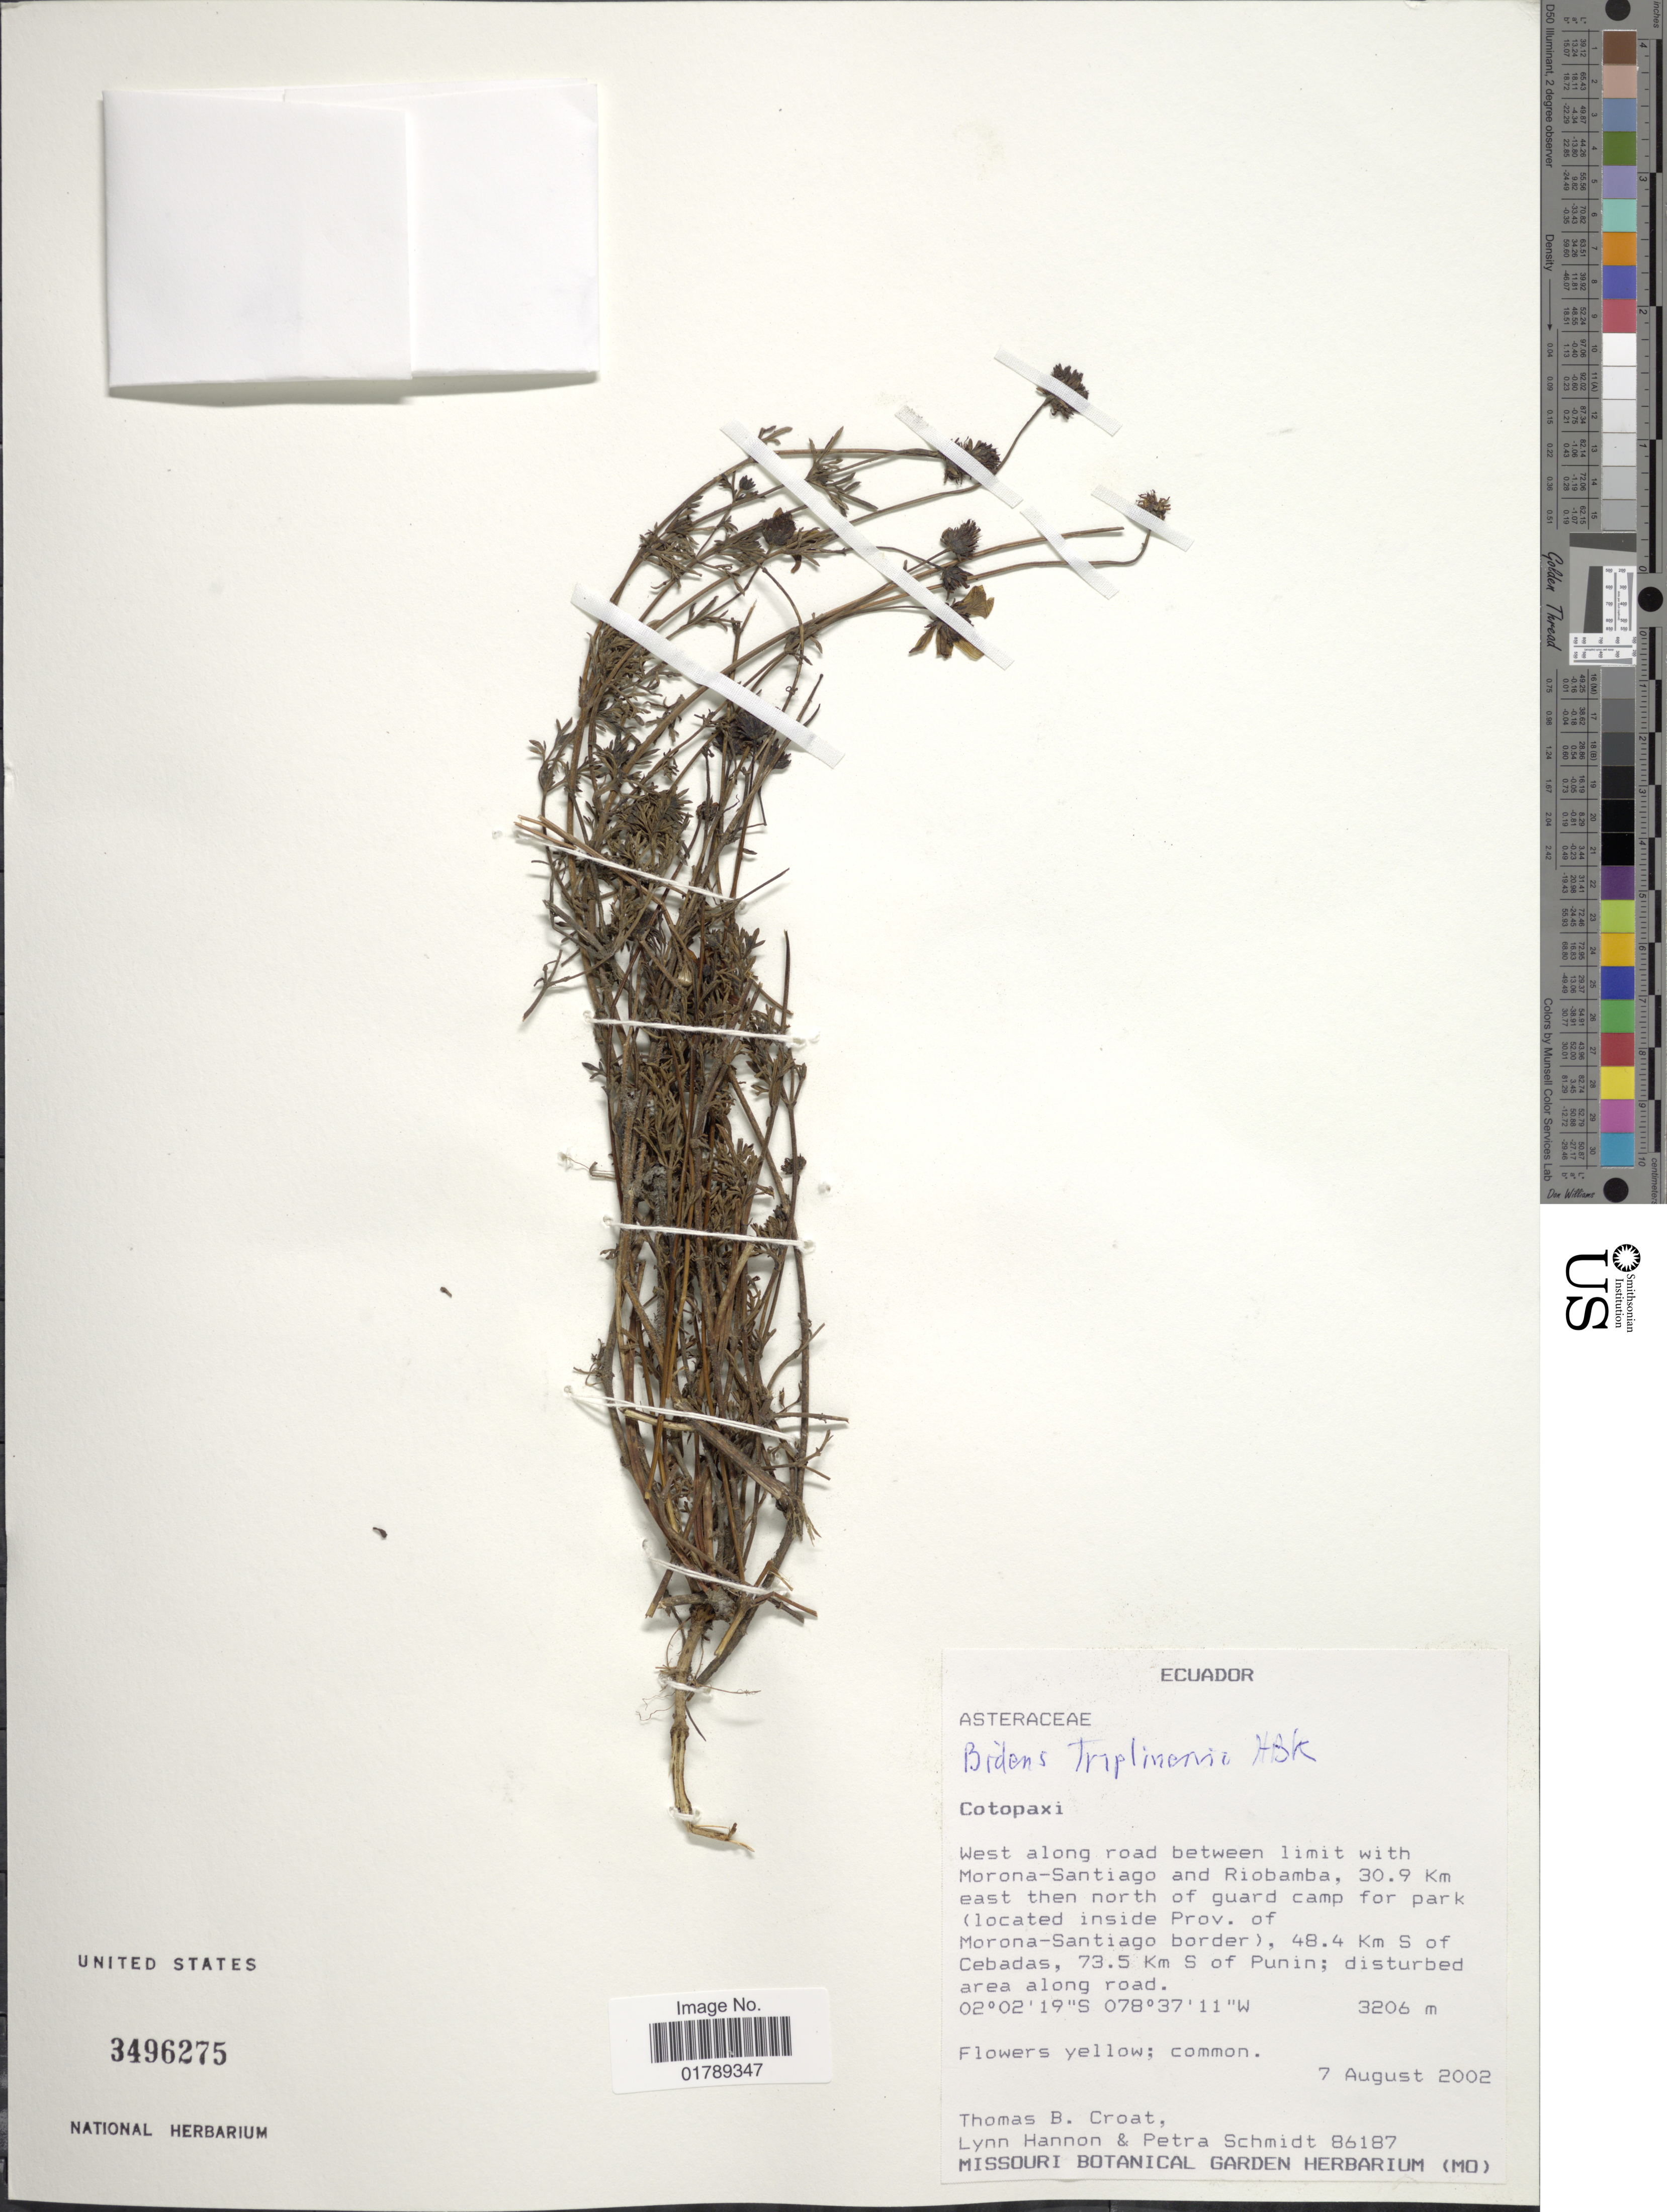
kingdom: Plantae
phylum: Tracheophyta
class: Magnoliopsida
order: Asterales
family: Asteraceae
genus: Bidens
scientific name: Bidens triplinervia var. macrantha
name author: (Wedd.) Sherff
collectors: T. B. Croat, L. Hannon & P. Schmidt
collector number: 86187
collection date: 2002-08-07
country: Ecuador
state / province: Cotopaxi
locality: West along road between limit with Morona-Santiago and Riobamba, 30.9 Km east the north of guard camp for park (located inside Prov. of Morona-Santiago border), 48.4 Km S of Cebadas, 73.5 Km S of Punin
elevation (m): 3206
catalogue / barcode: US 3496275